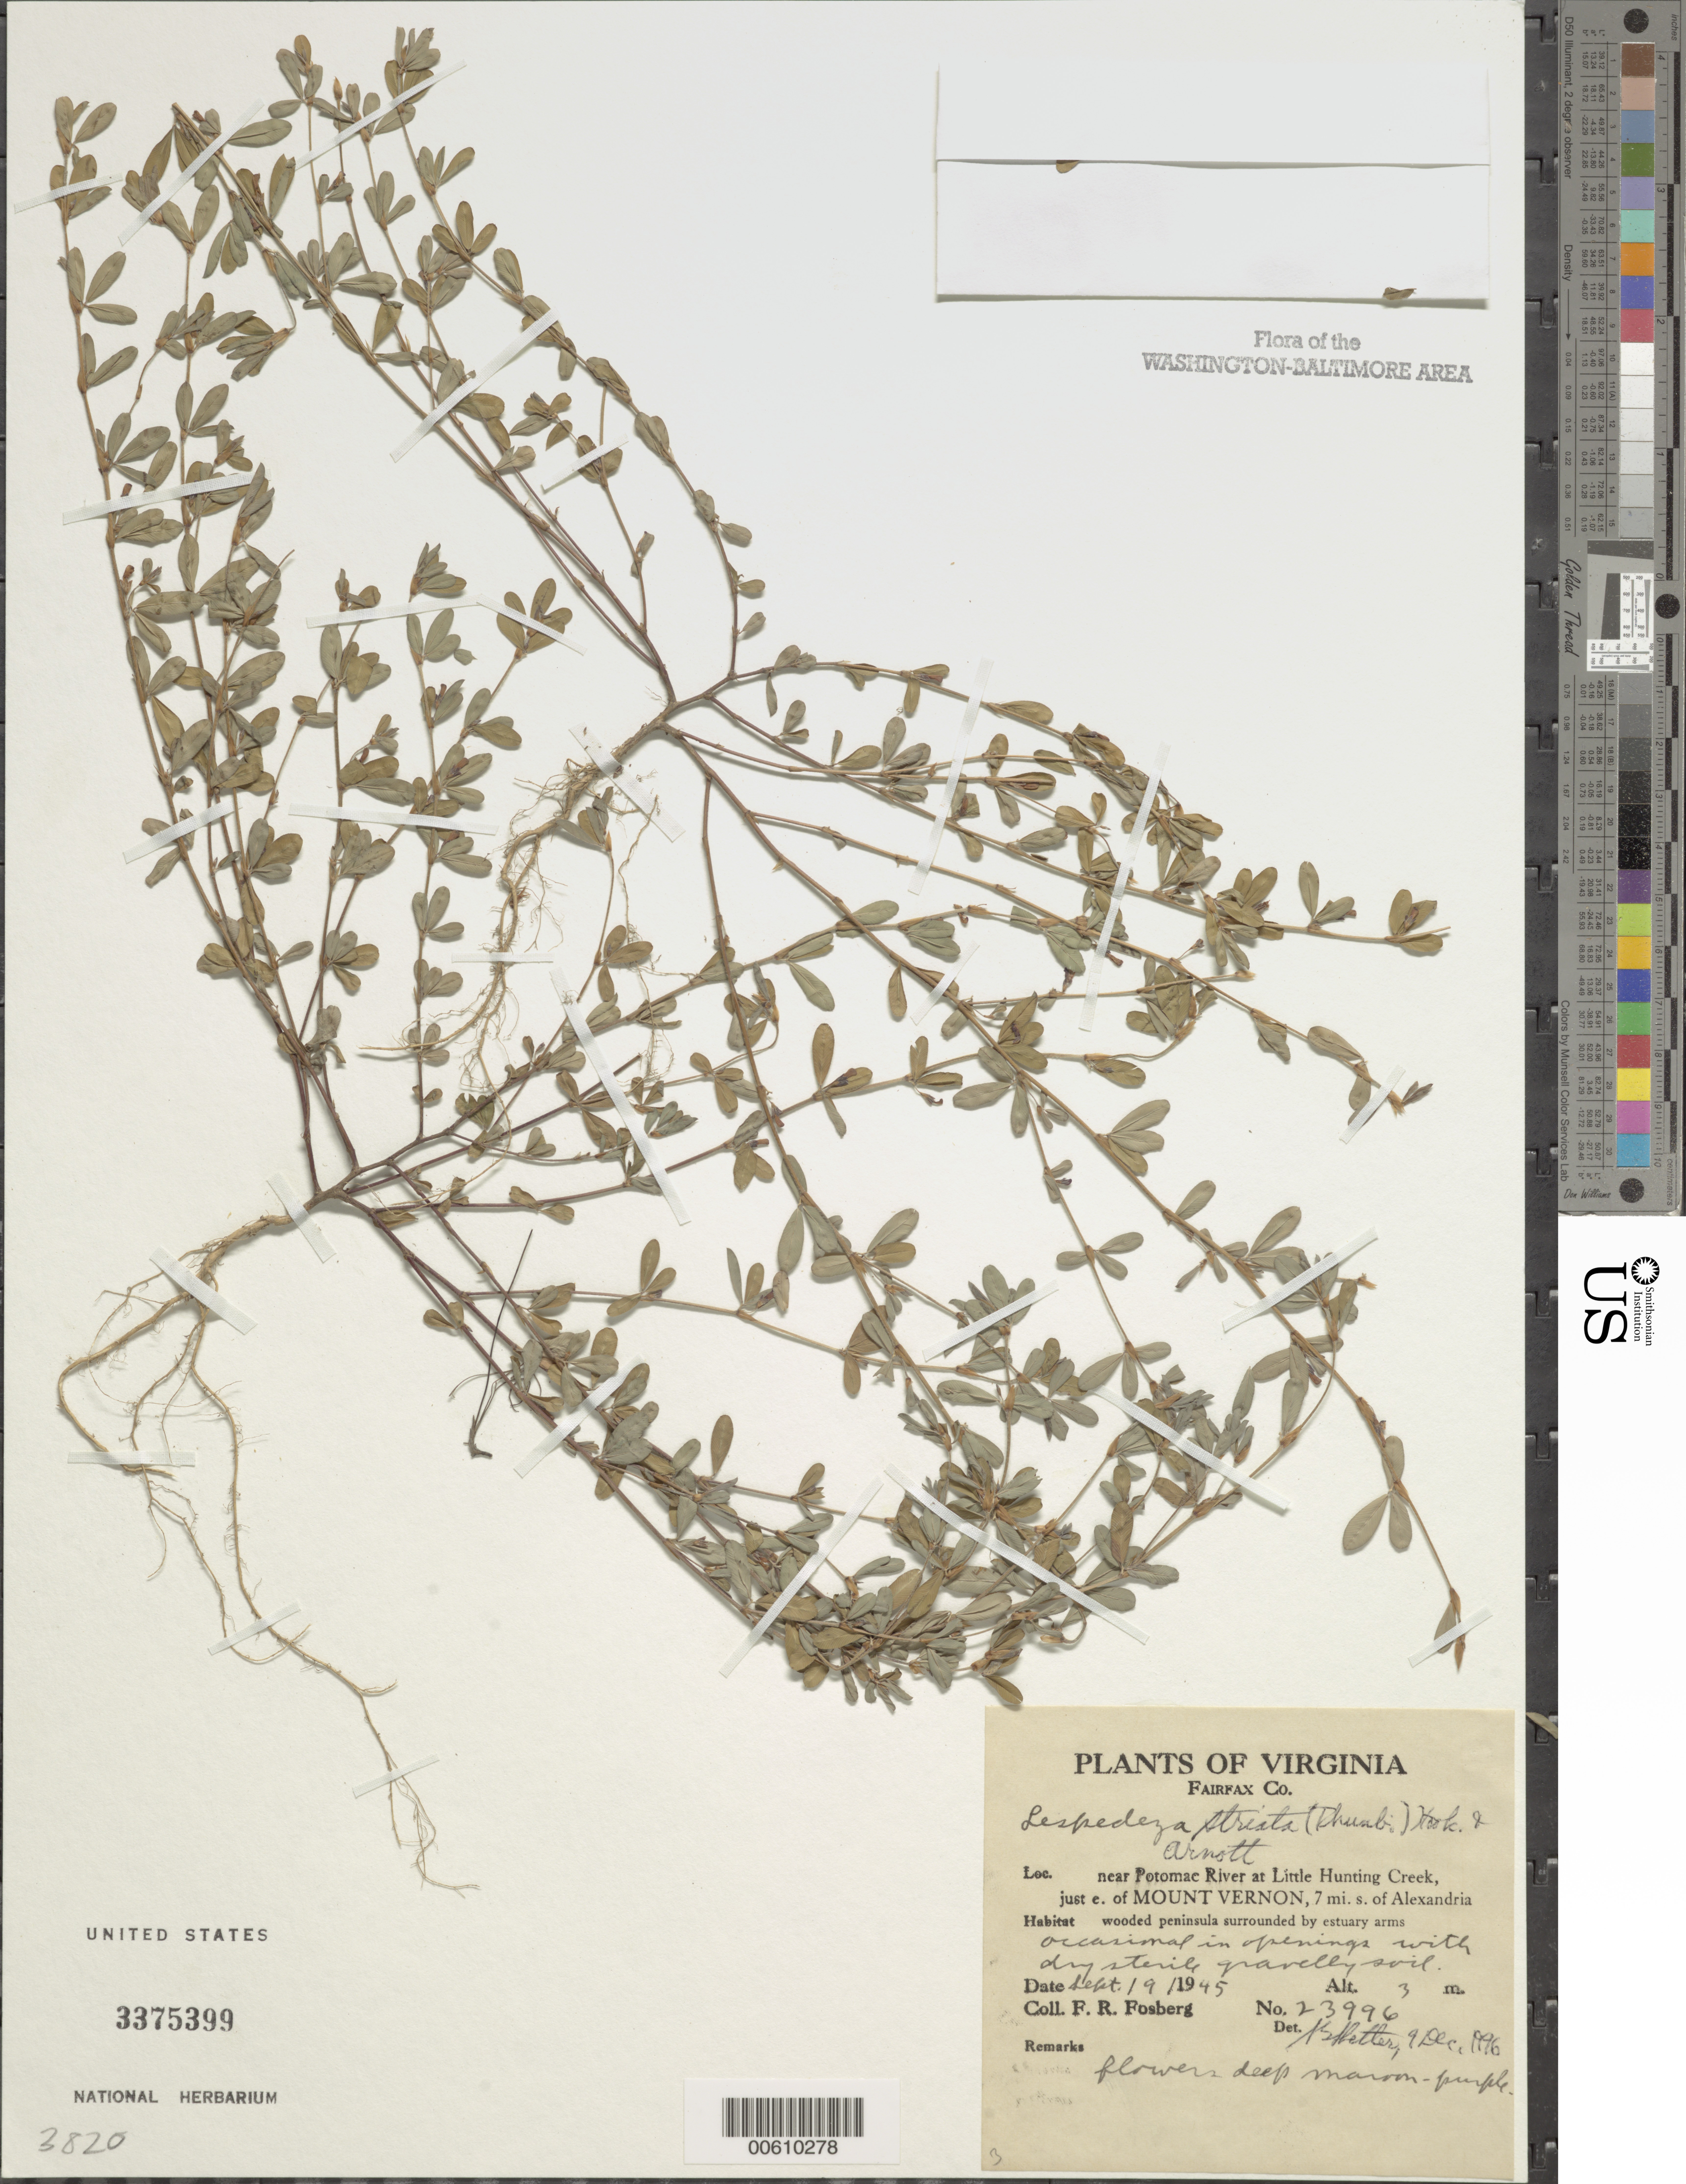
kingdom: Plantae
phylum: Tracheophyta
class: Magnoliopsida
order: Fabales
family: Fabaceae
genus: Kummerowia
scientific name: Kummerowia striata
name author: (Thunb.) Schindl.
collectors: F. R. Fosberg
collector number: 23996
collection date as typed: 09 Sep 1945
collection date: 1945-09-09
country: United States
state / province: Virginia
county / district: Fairfax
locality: Near Potomac River at Little Hunting Creek, E of Mount Vernon, S of Alexandria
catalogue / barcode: US 3375399